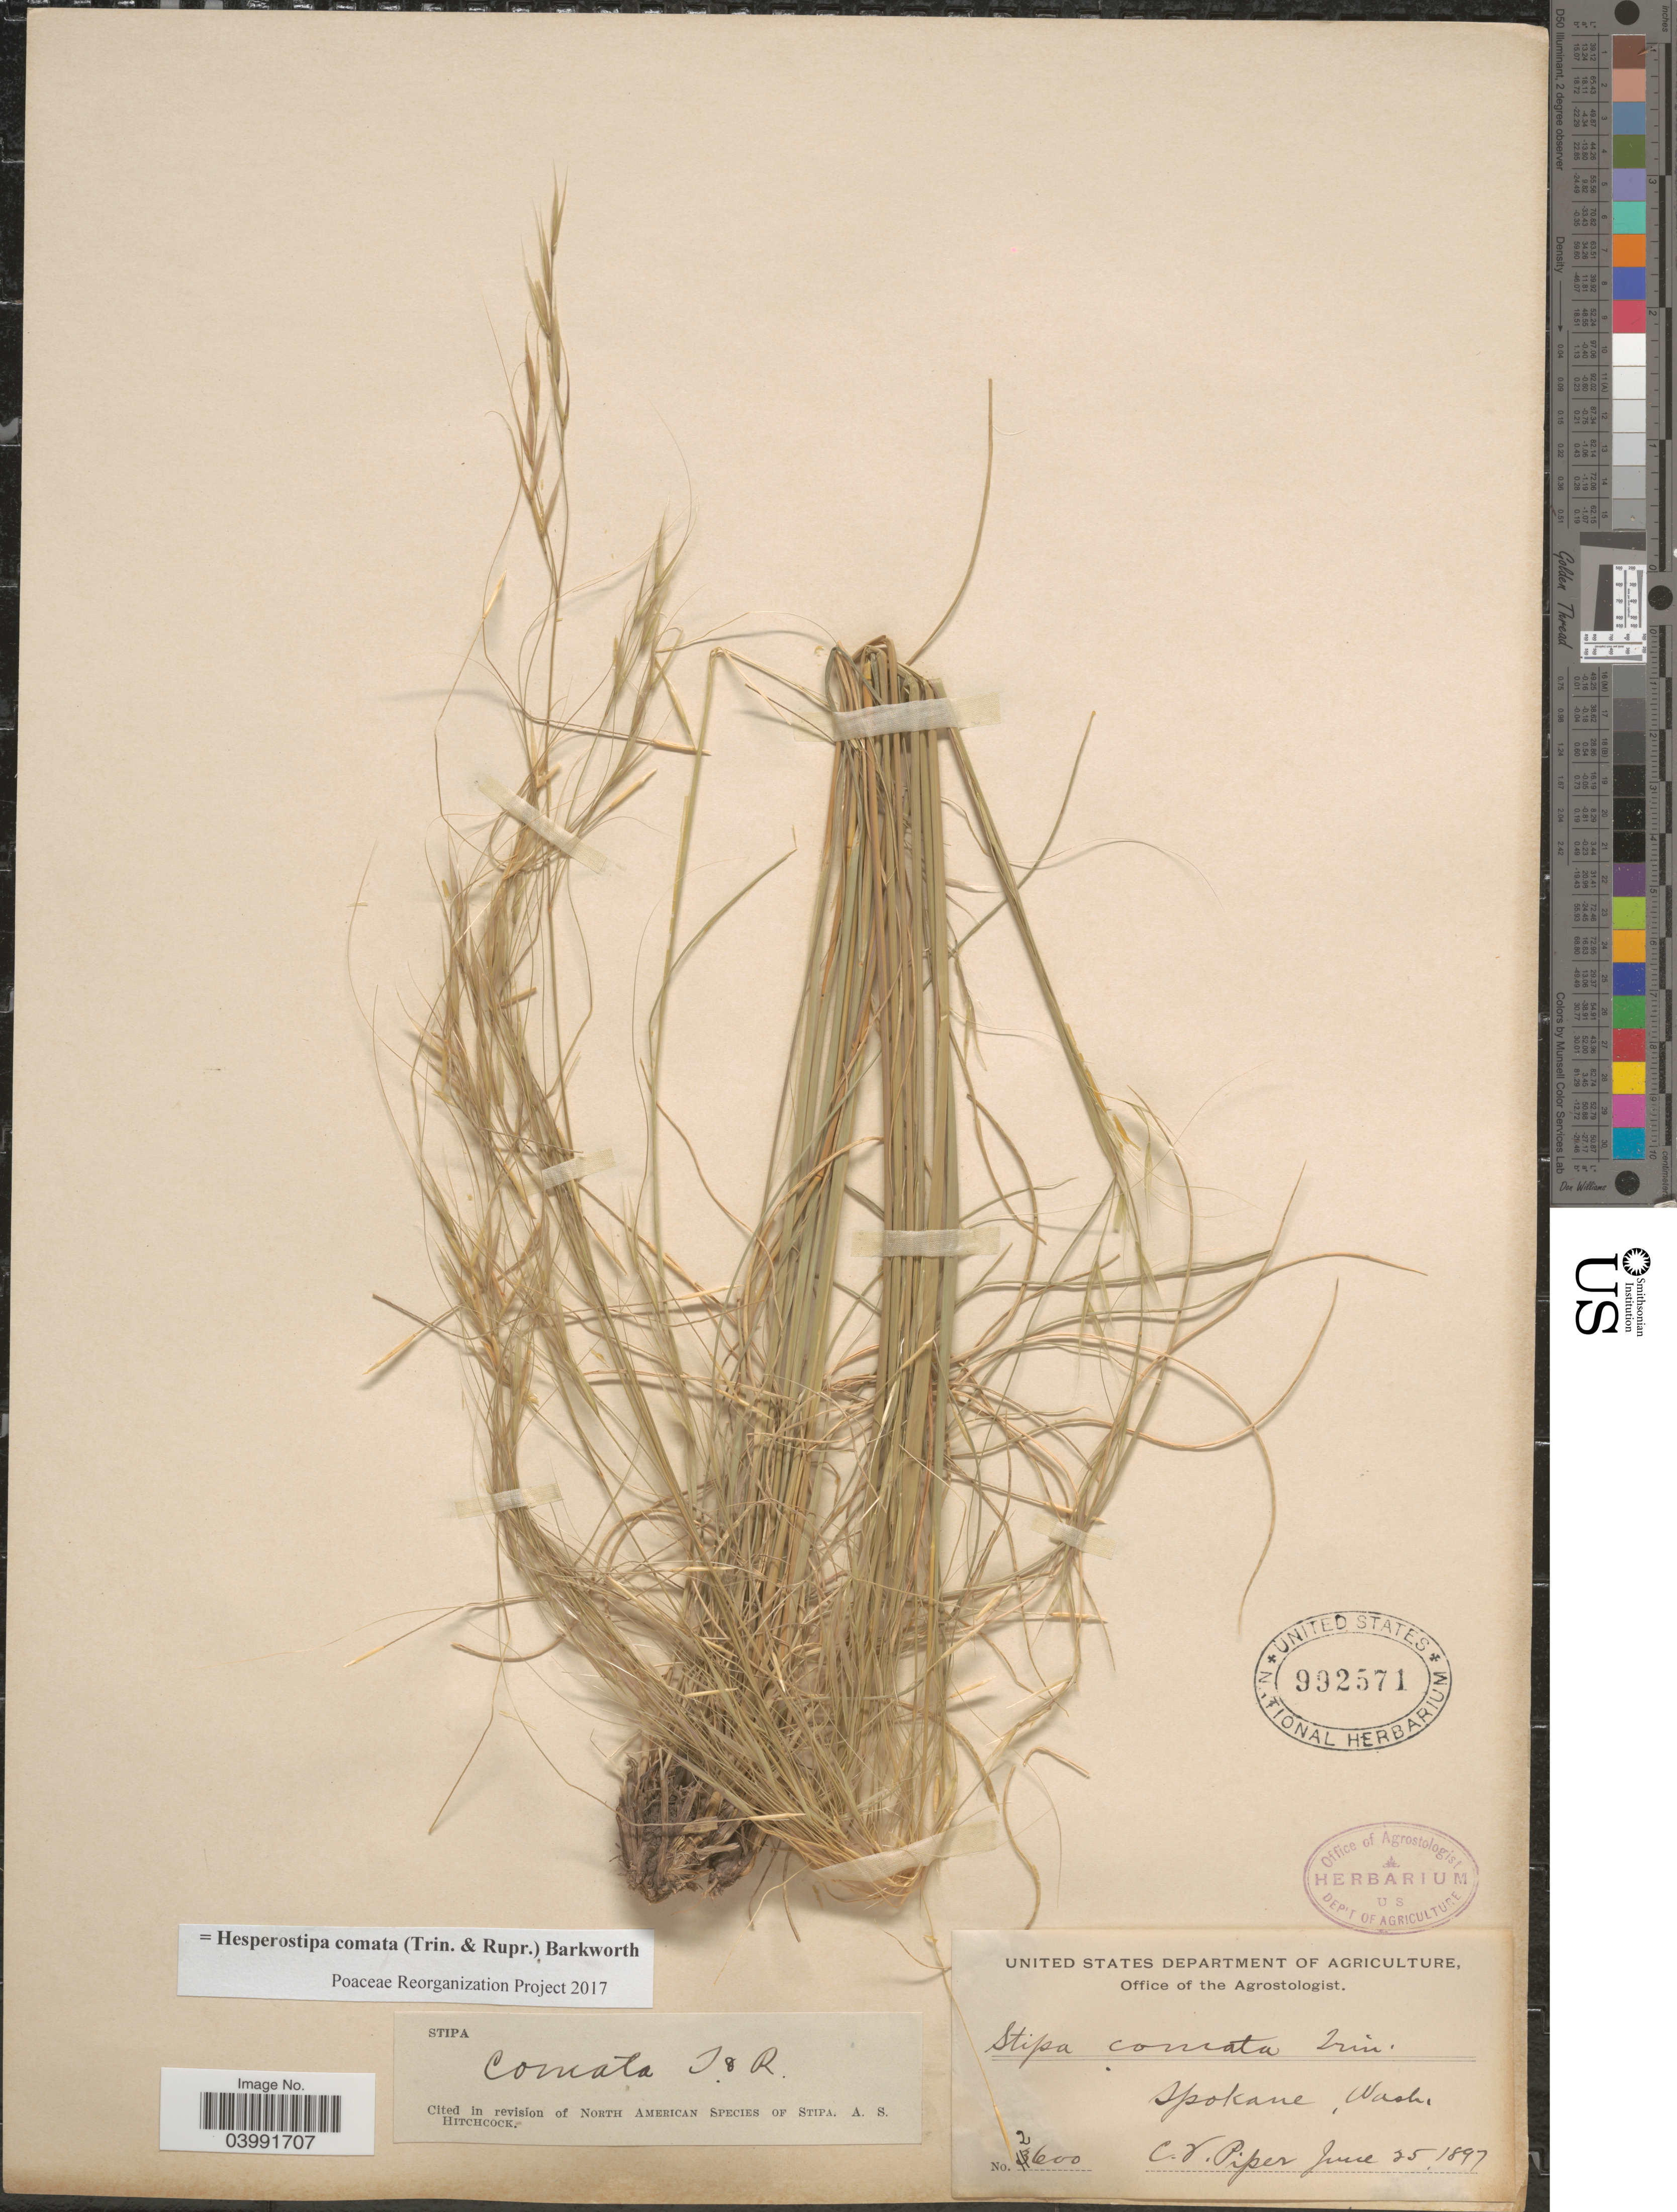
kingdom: Plantae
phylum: Tracheophyta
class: Liliopsida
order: Poales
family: Poaceae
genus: Hesperostipa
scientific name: Hesperostipa comata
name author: (Trin. & Rupr.) Barkworth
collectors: C. V. Piper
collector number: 2600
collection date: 1897-06-25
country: United States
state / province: Washington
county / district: Spokane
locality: Spokane.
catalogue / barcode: US 992571